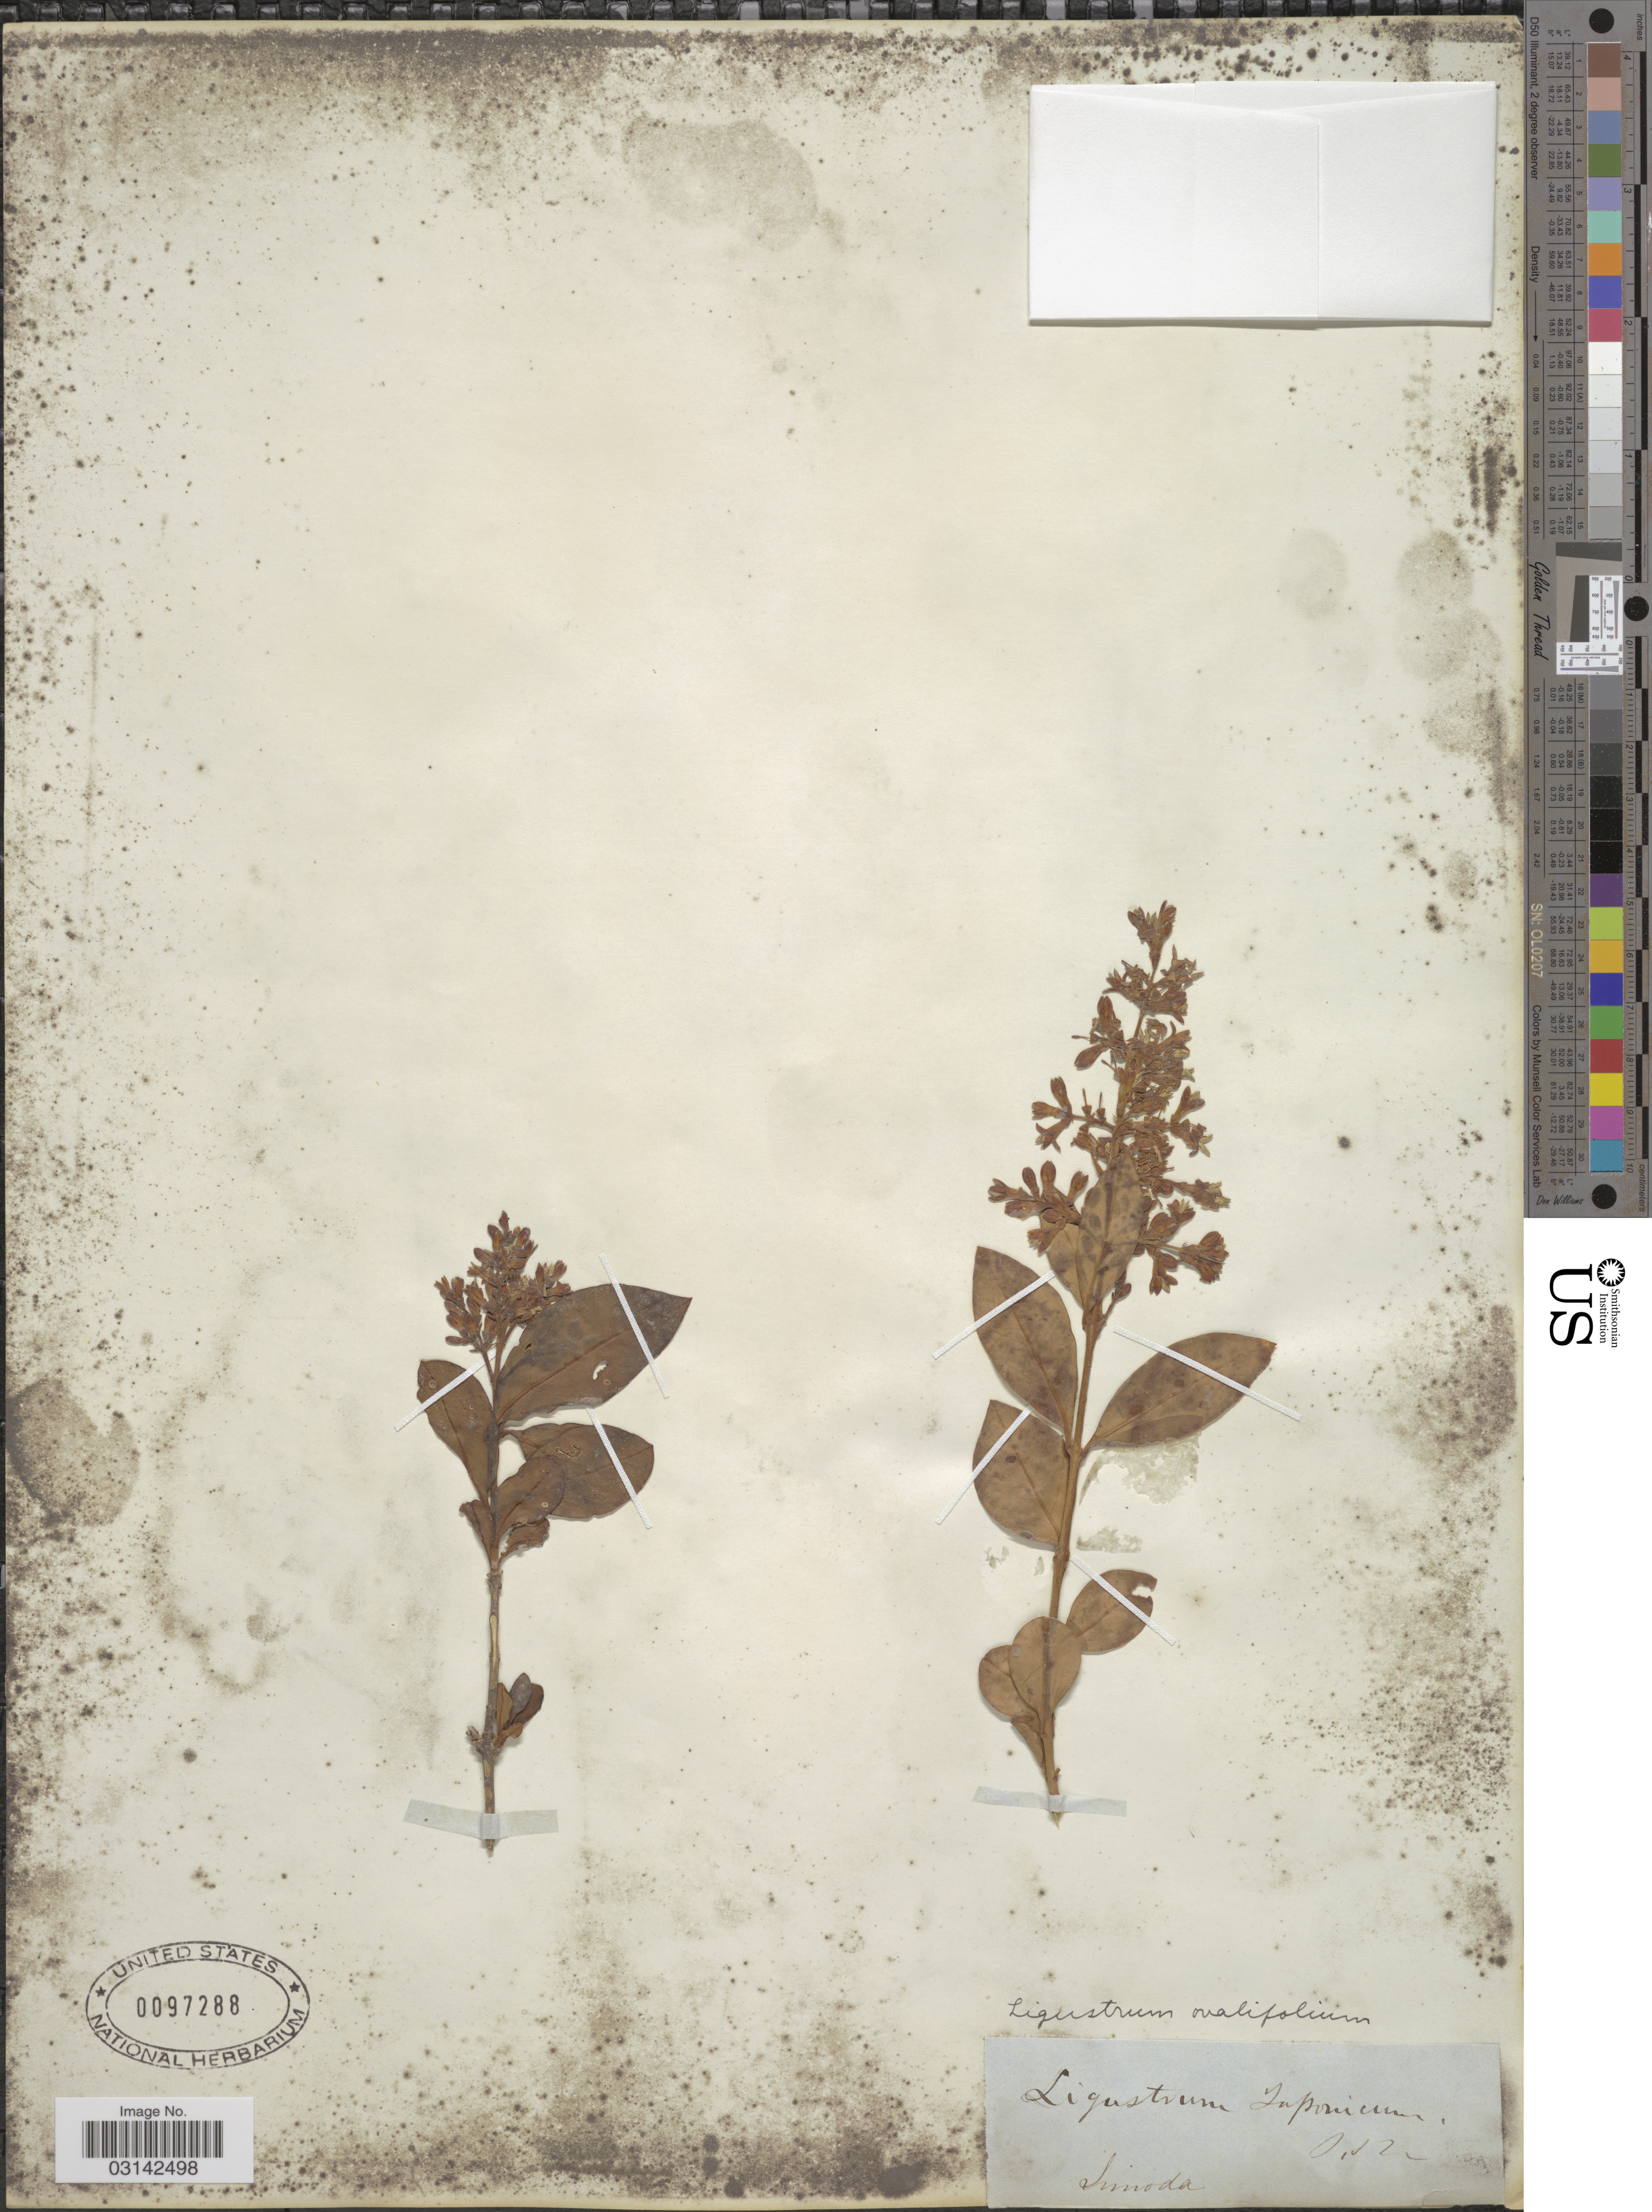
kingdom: Plantae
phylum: Tracheophyta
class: Magnoliopsida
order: Lamiales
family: Oleaceae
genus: Ligustrum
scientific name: Ligustrum ovalifolium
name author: Hassk.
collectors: Simoda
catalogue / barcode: US 97288